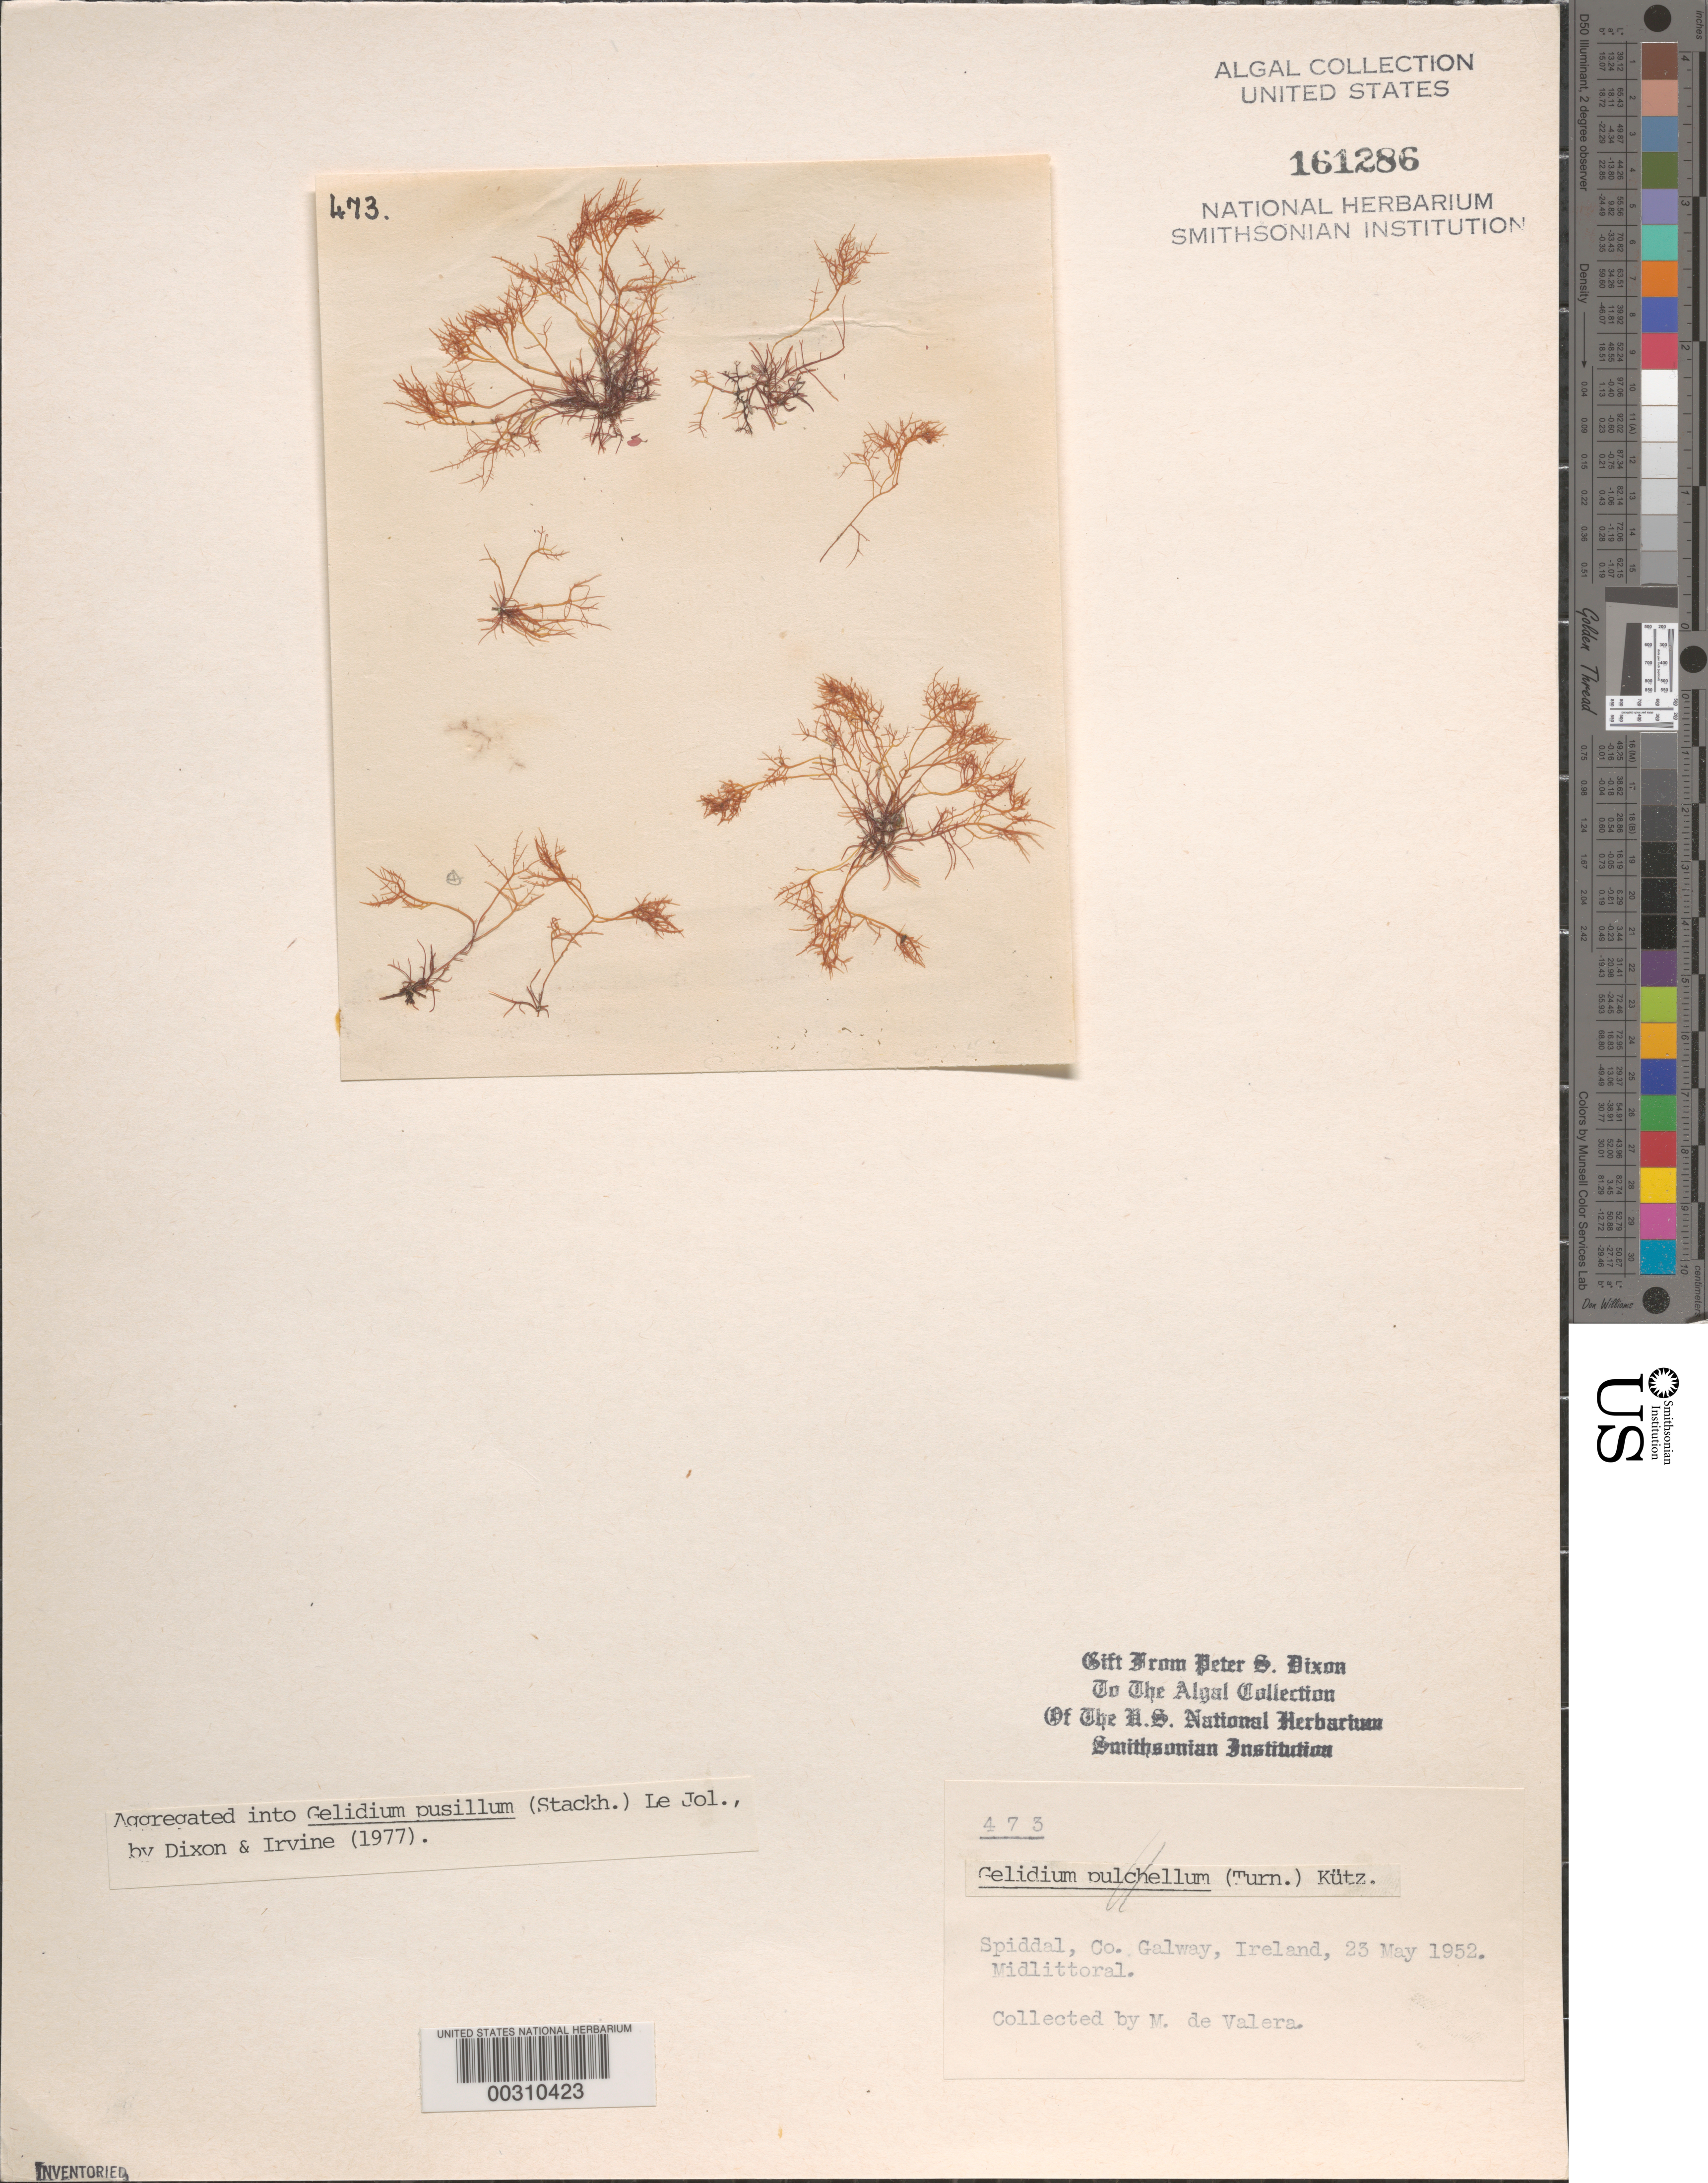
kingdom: Plantae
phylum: Rhodophyta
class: Florideophyceae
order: Gelidiales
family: Gelidiaceae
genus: Gelidium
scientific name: Gelidium pusillum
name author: (Stackh.) Le Jol.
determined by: Dixon, P. S.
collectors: M. De Valera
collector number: PSD 473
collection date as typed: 23 May 1952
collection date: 1952-05-23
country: Ireland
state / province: Connaught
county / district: Galway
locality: Spiddal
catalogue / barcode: US 161286